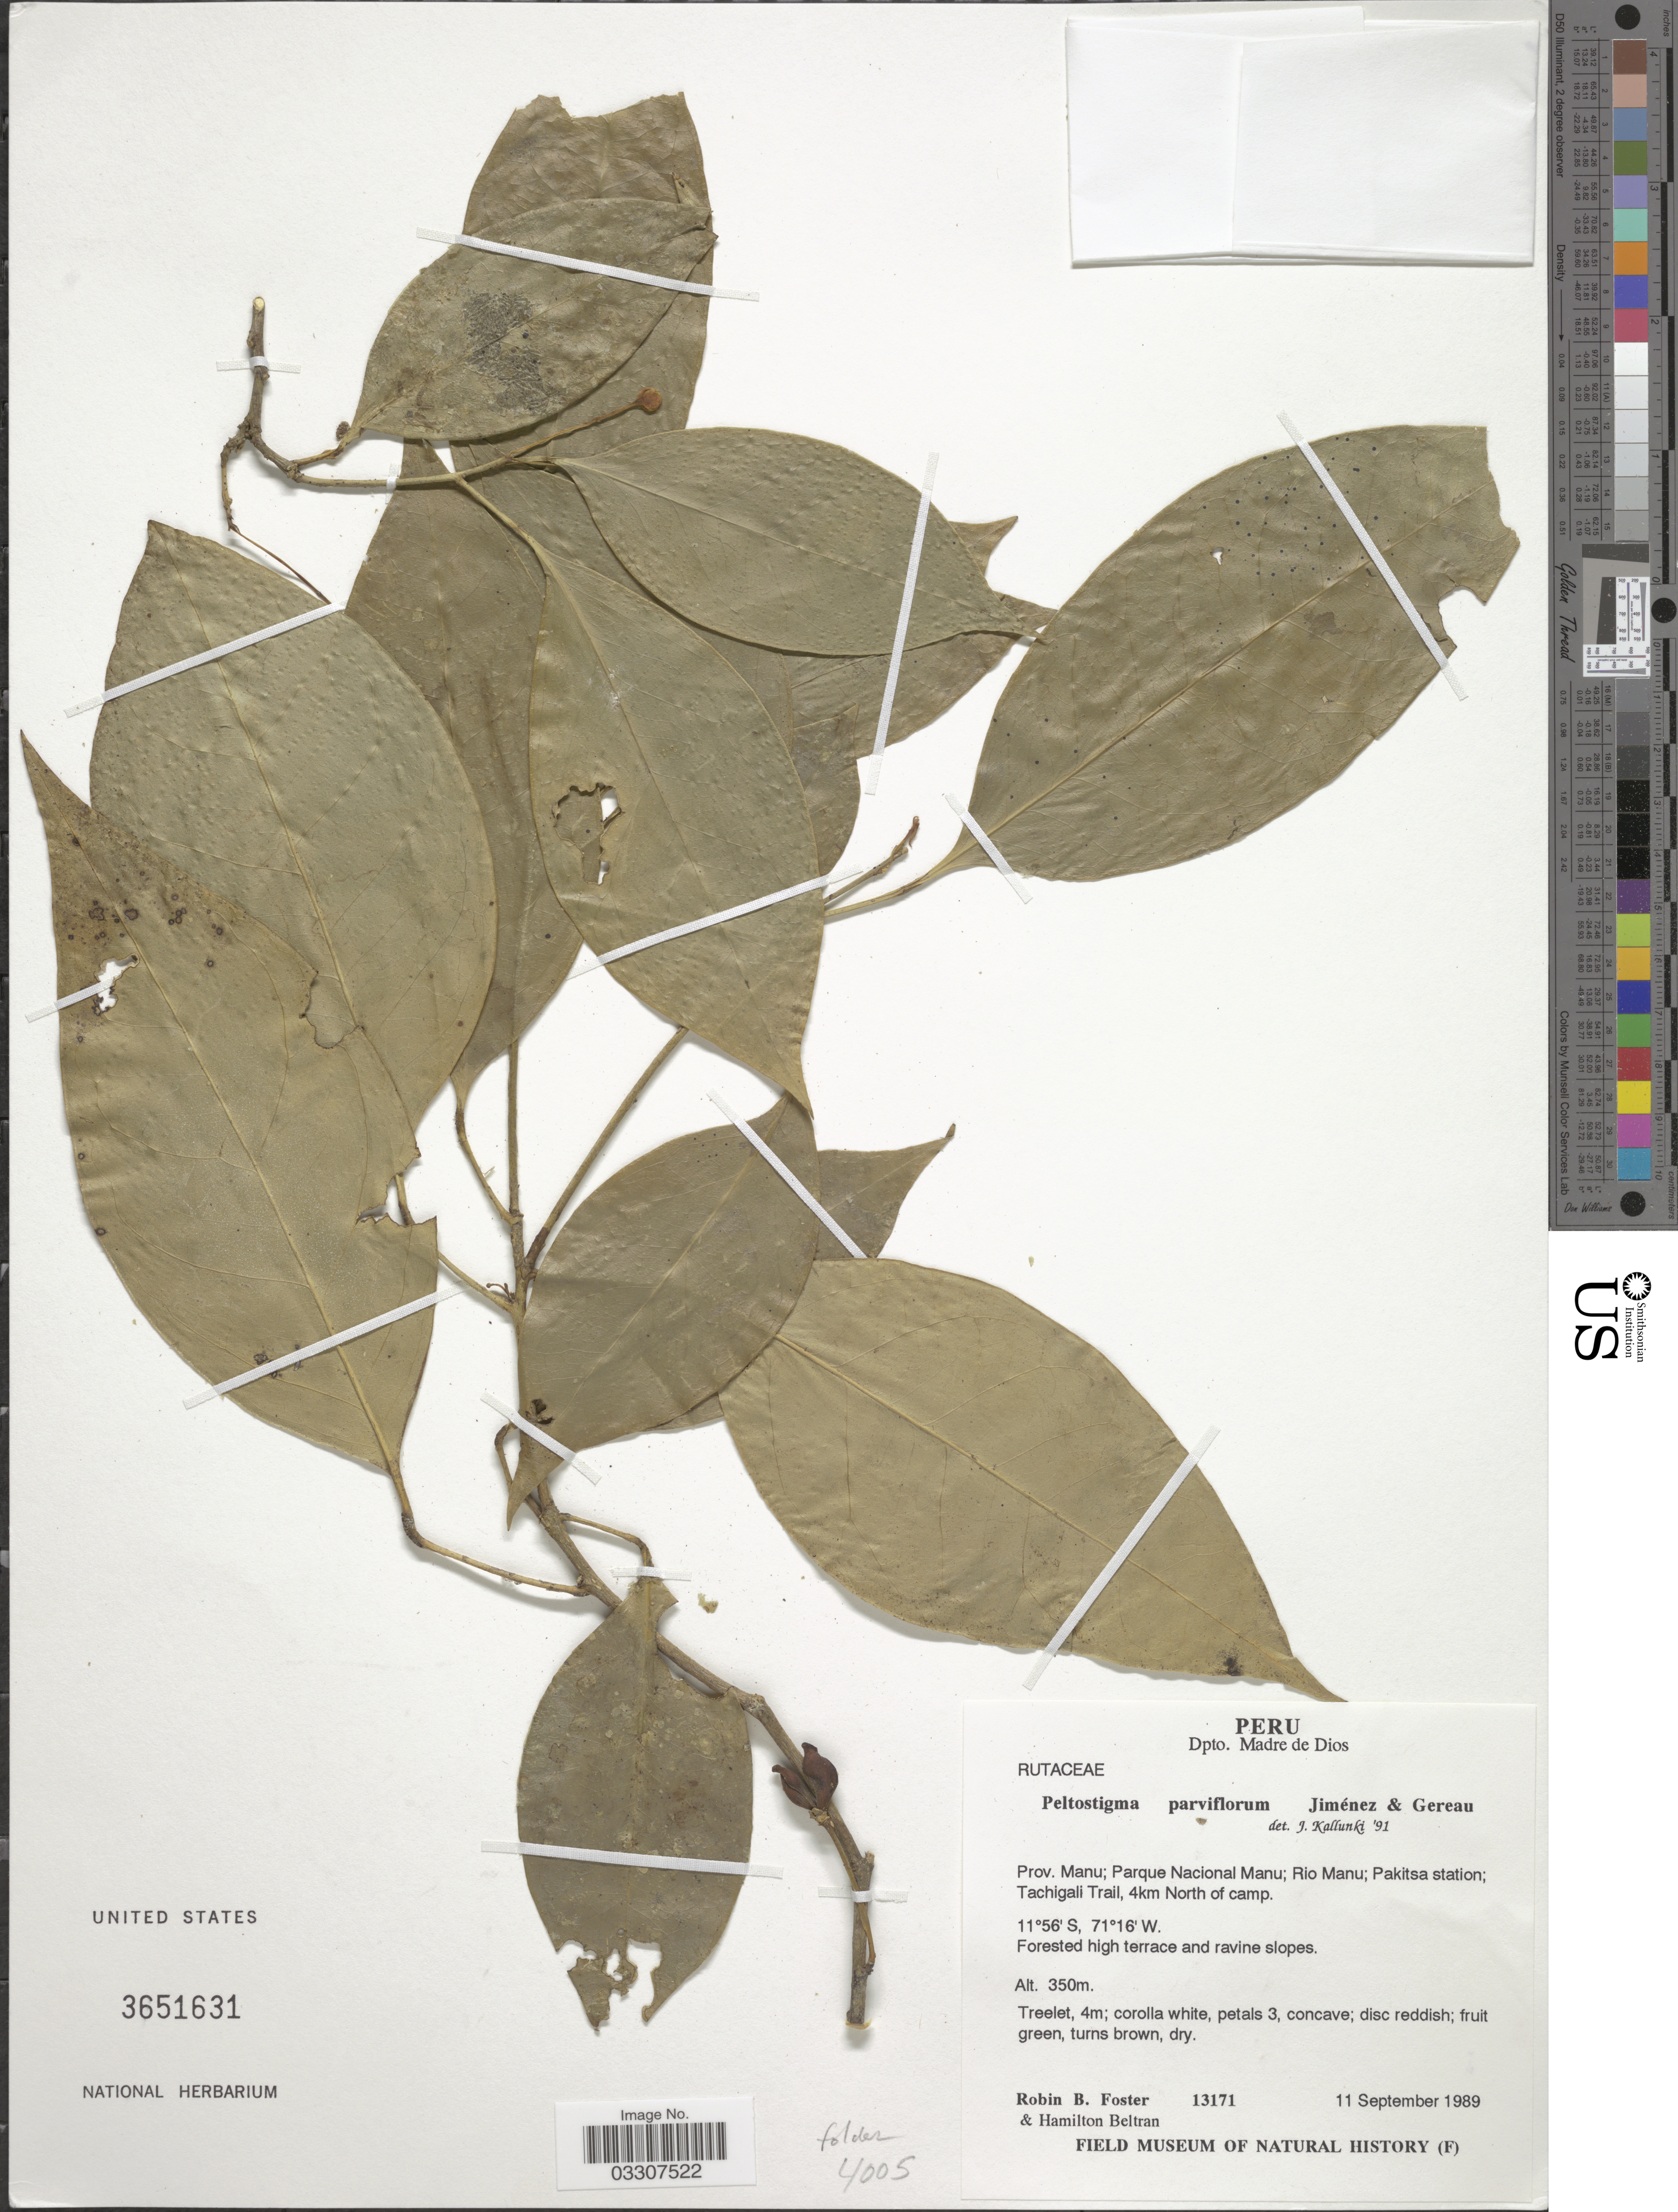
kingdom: Plantae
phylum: Tracheophyta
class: Magnoliopsida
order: Sapindales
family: Rutaceae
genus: Peltostigma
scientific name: Peltostigma parviflorum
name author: Q. Jiménez & Gereau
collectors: R. B. Foster & H. Beltran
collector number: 13171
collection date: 1989-09-11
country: Peru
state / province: Madre de Dios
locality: Dpto. Madre de Dios. Prov. Manu; Parque Nacional Manu; Rio Manu; Pakitsa station; Tachigali Trail, 4km North of camp.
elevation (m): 350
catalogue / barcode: US 3651631